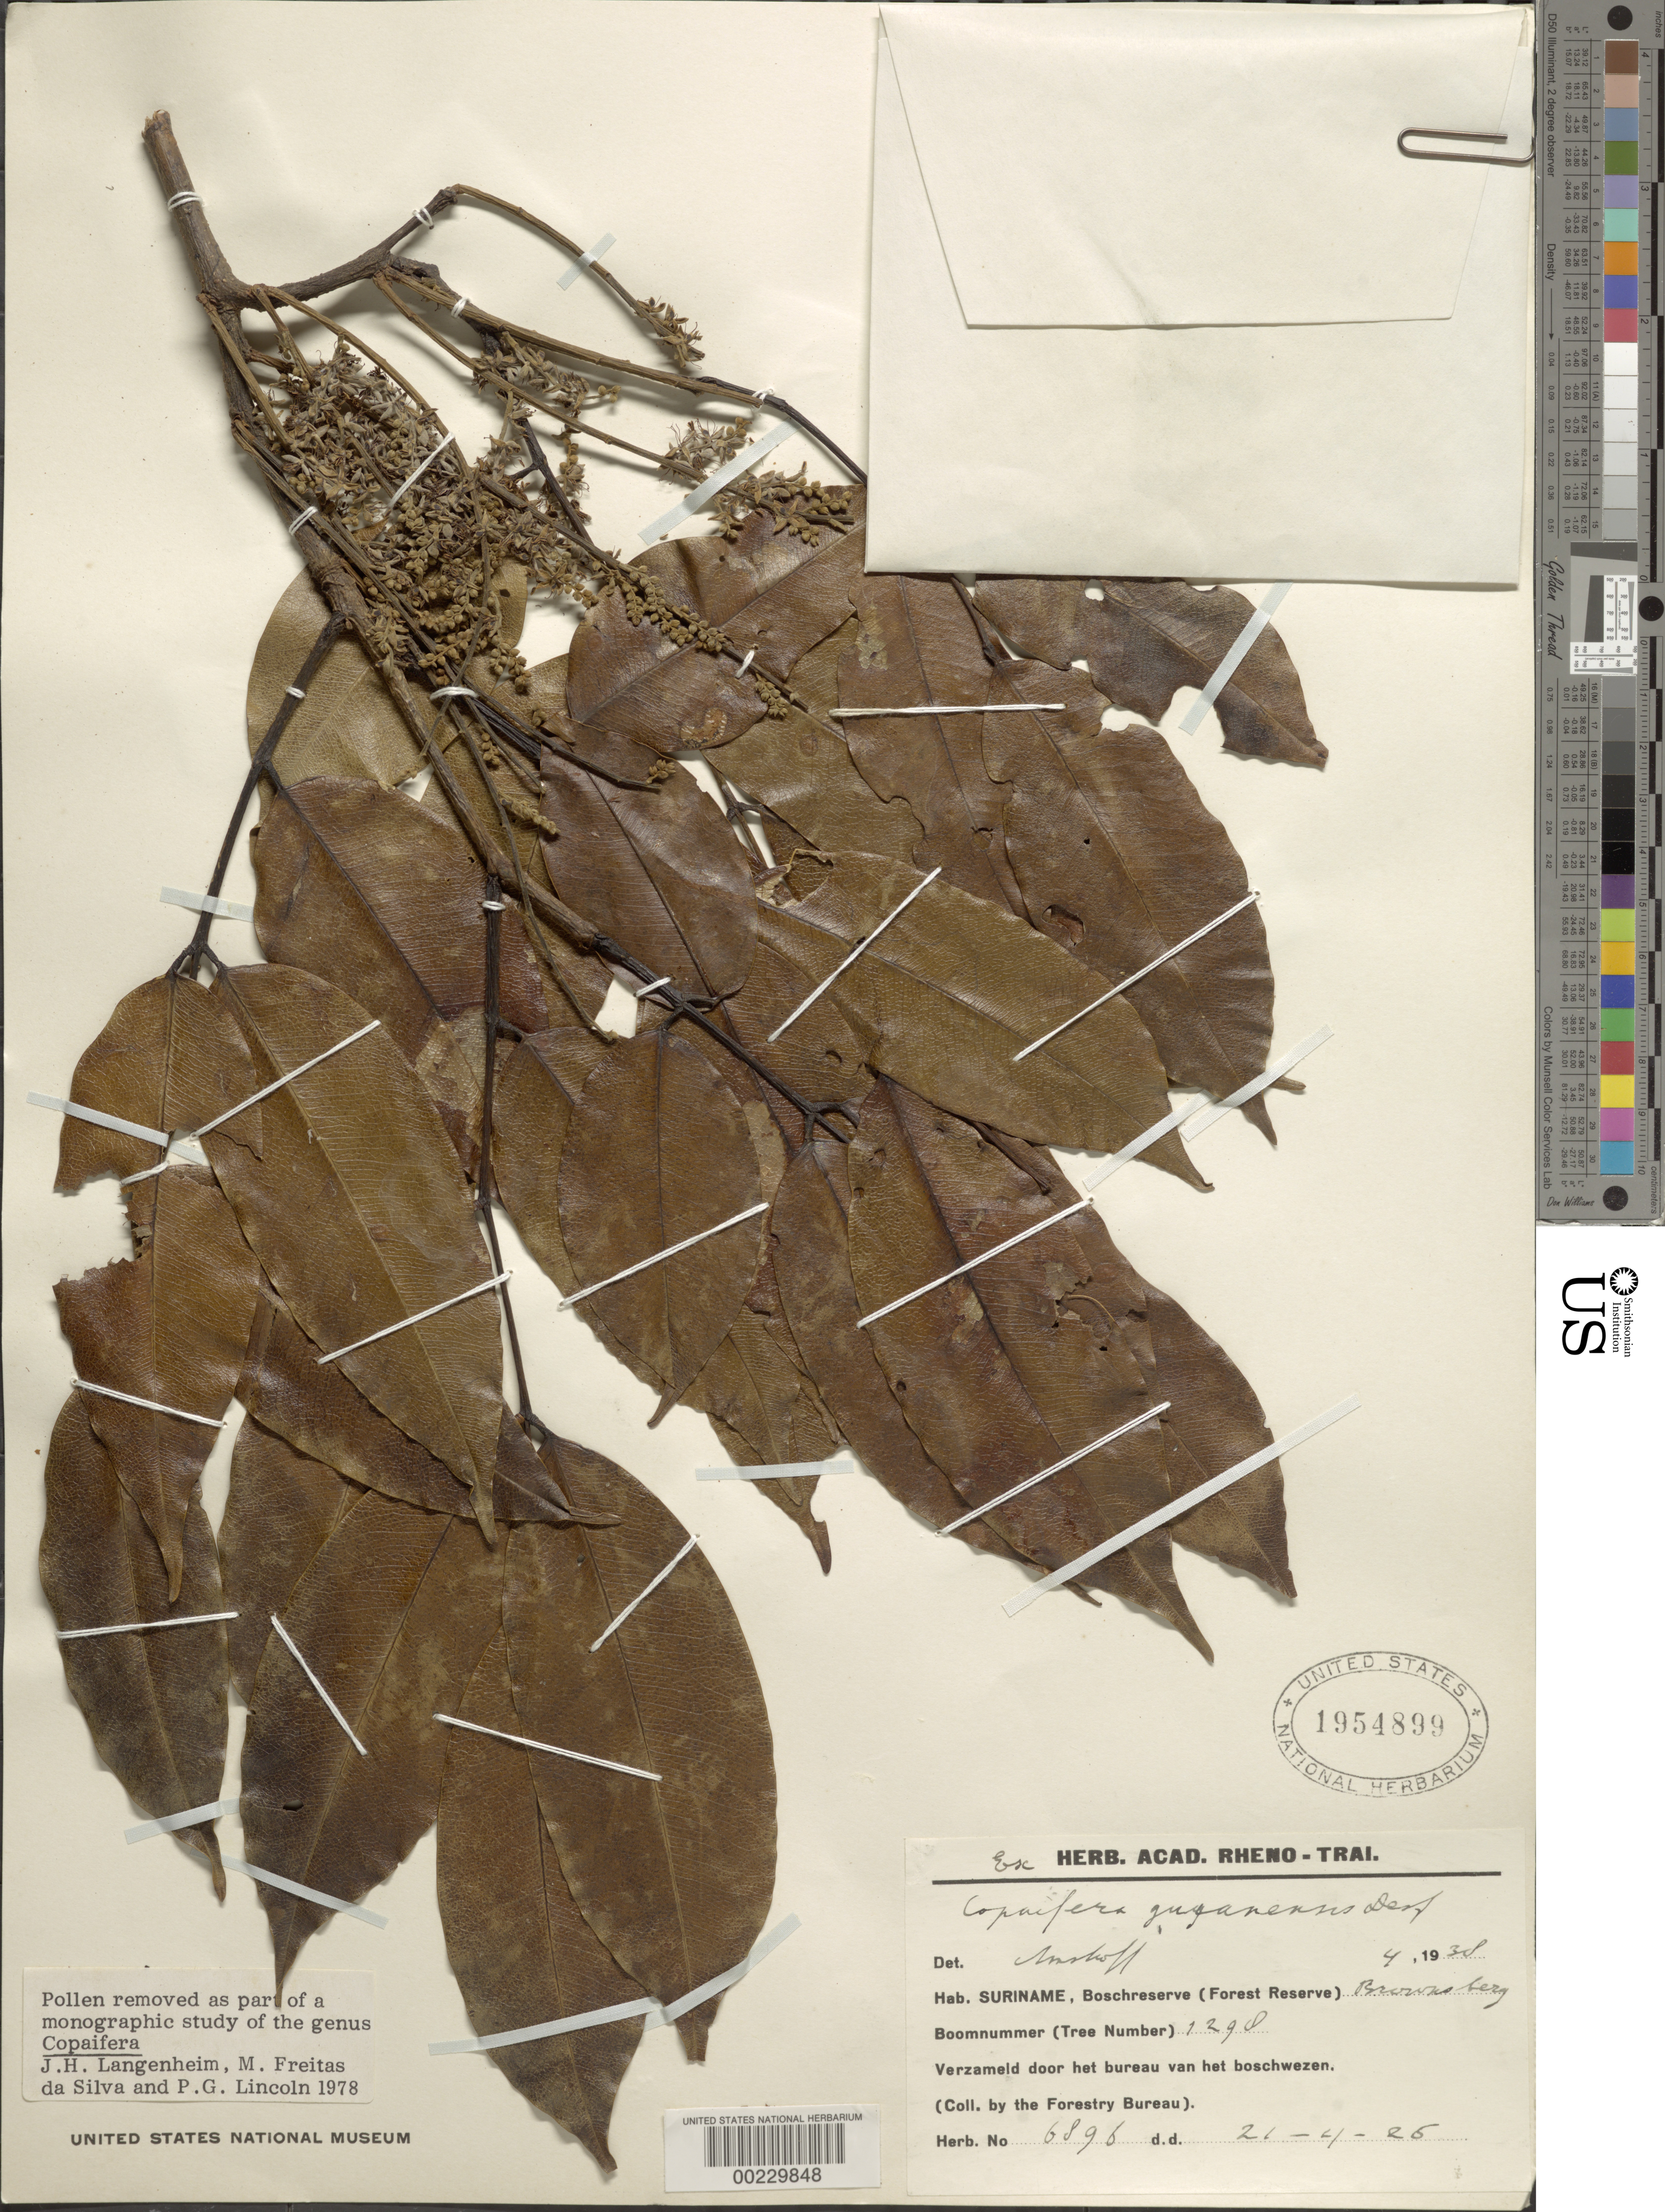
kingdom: Plantae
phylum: Tracheophyta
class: Magnoliopsida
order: Fabales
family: Fabaceae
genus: Copaifera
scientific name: Copaifera guyanensis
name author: Desf.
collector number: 6896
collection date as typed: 21 Apr 1925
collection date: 1925-04-21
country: Suriname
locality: Brownsberg forest reserve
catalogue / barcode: US 1954899